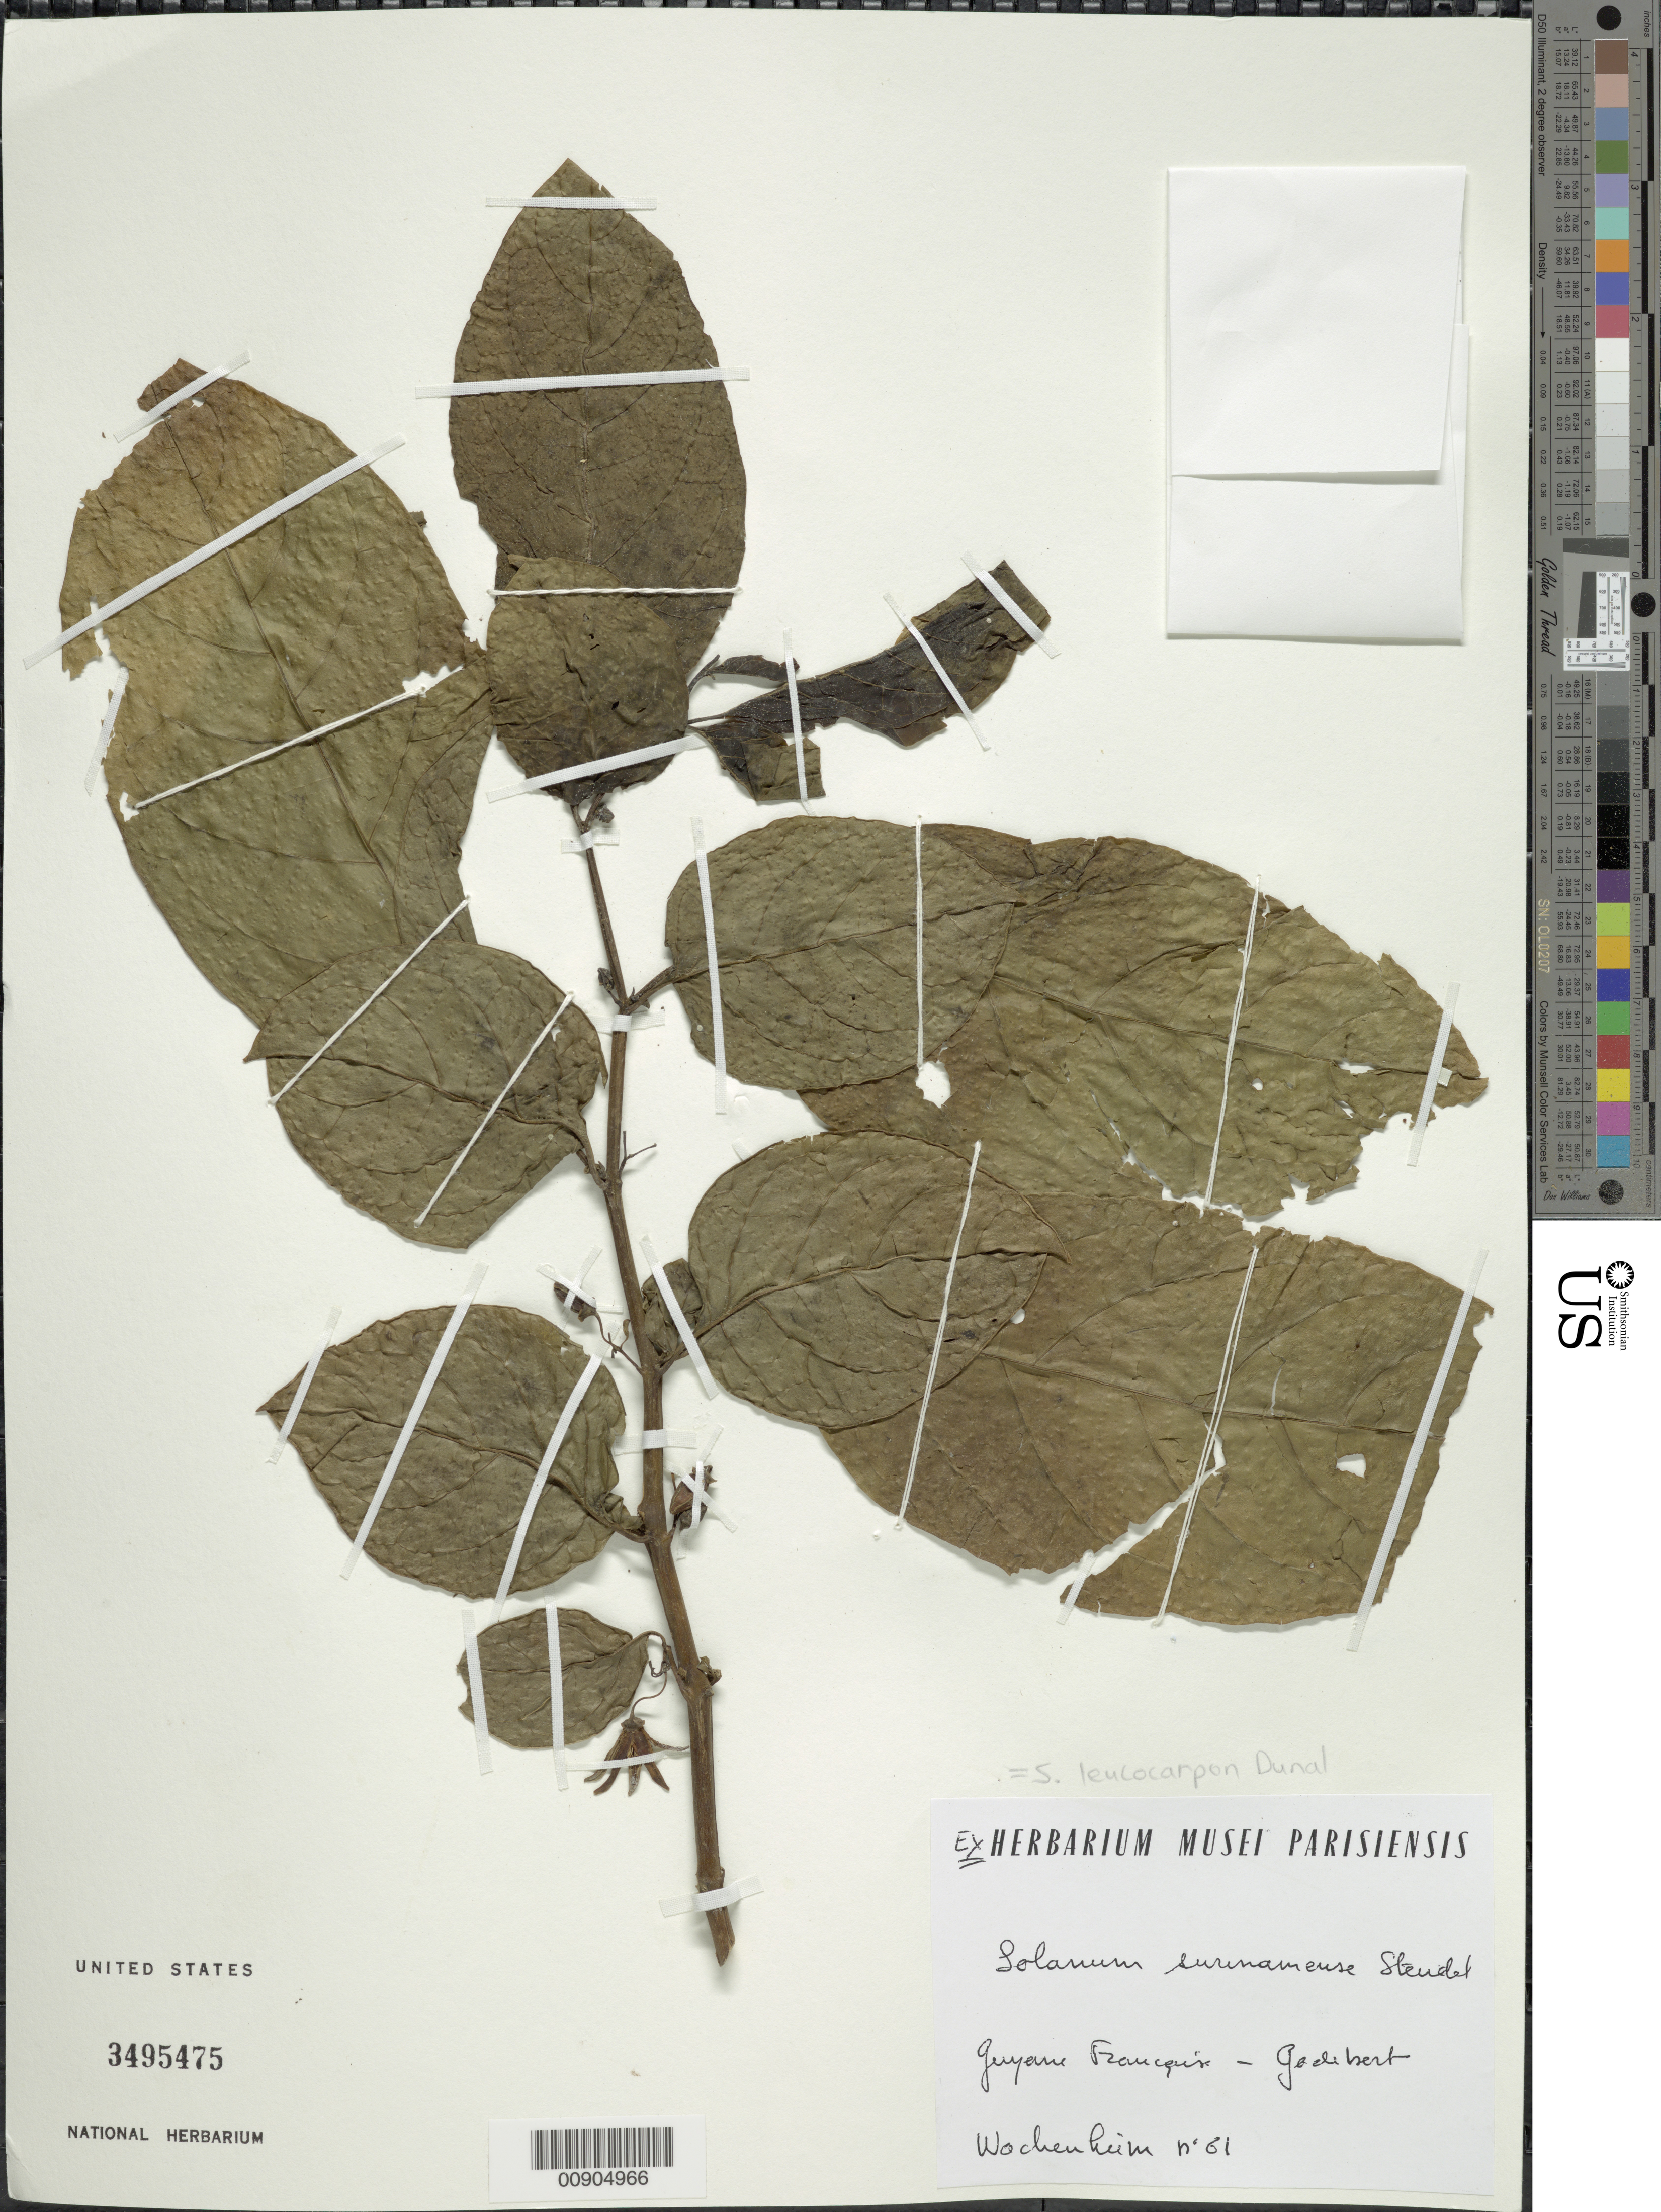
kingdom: Plantae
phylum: Tracheophyta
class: Magnoliopsida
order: Solanales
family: Solanaceae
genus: Solanum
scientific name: Solanum surinamense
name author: Steud.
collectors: G. Wachenheim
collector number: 61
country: French Guiana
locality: Godebert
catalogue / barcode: US 3495475